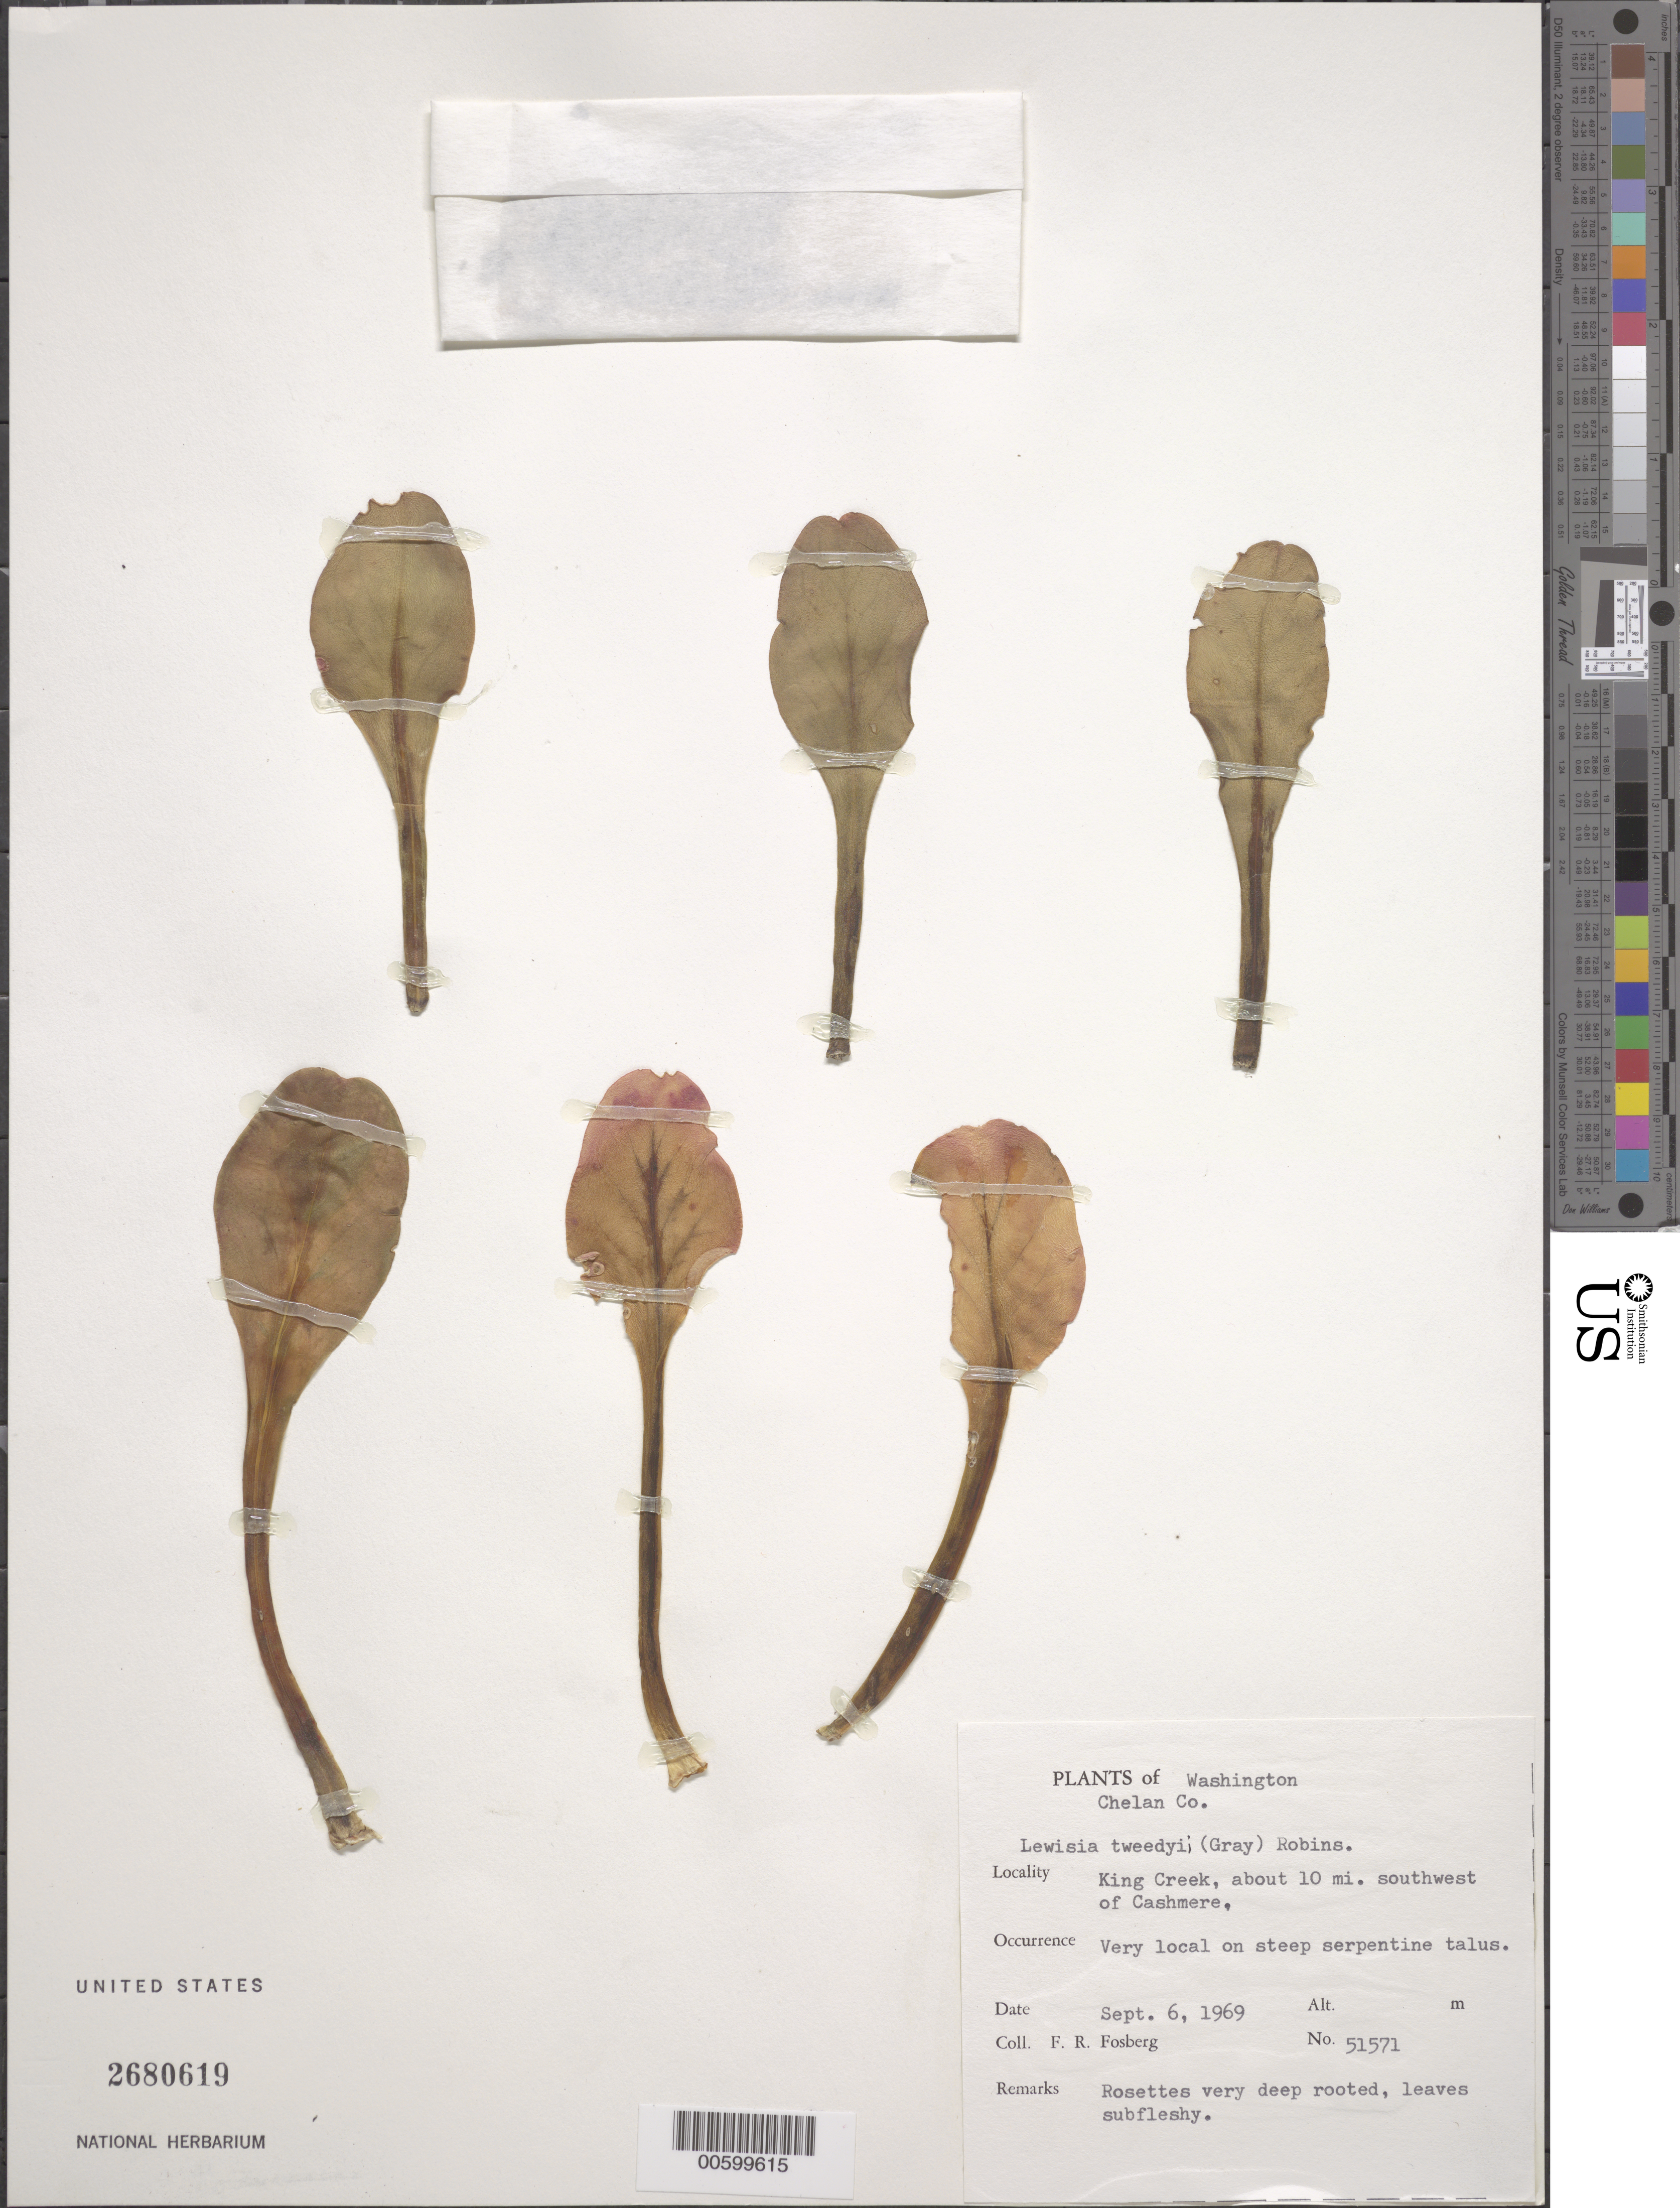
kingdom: Plantae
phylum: Tracheophyta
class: Magnoliopsida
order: Caryophyllales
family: Montiaceae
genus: Lewisiopsis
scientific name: Lewisiopsis tweedyi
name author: (A. Gray) Govaerts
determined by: Strong, Mark T., (BOT), Smithsonian Institution - National Museum of Natural History (UNITED STATES)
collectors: F. R. Fosberg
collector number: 51571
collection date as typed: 06 Sep 1969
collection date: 1969-09-06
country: United States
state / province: Washington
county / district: Chelan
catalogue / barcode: US 2680619